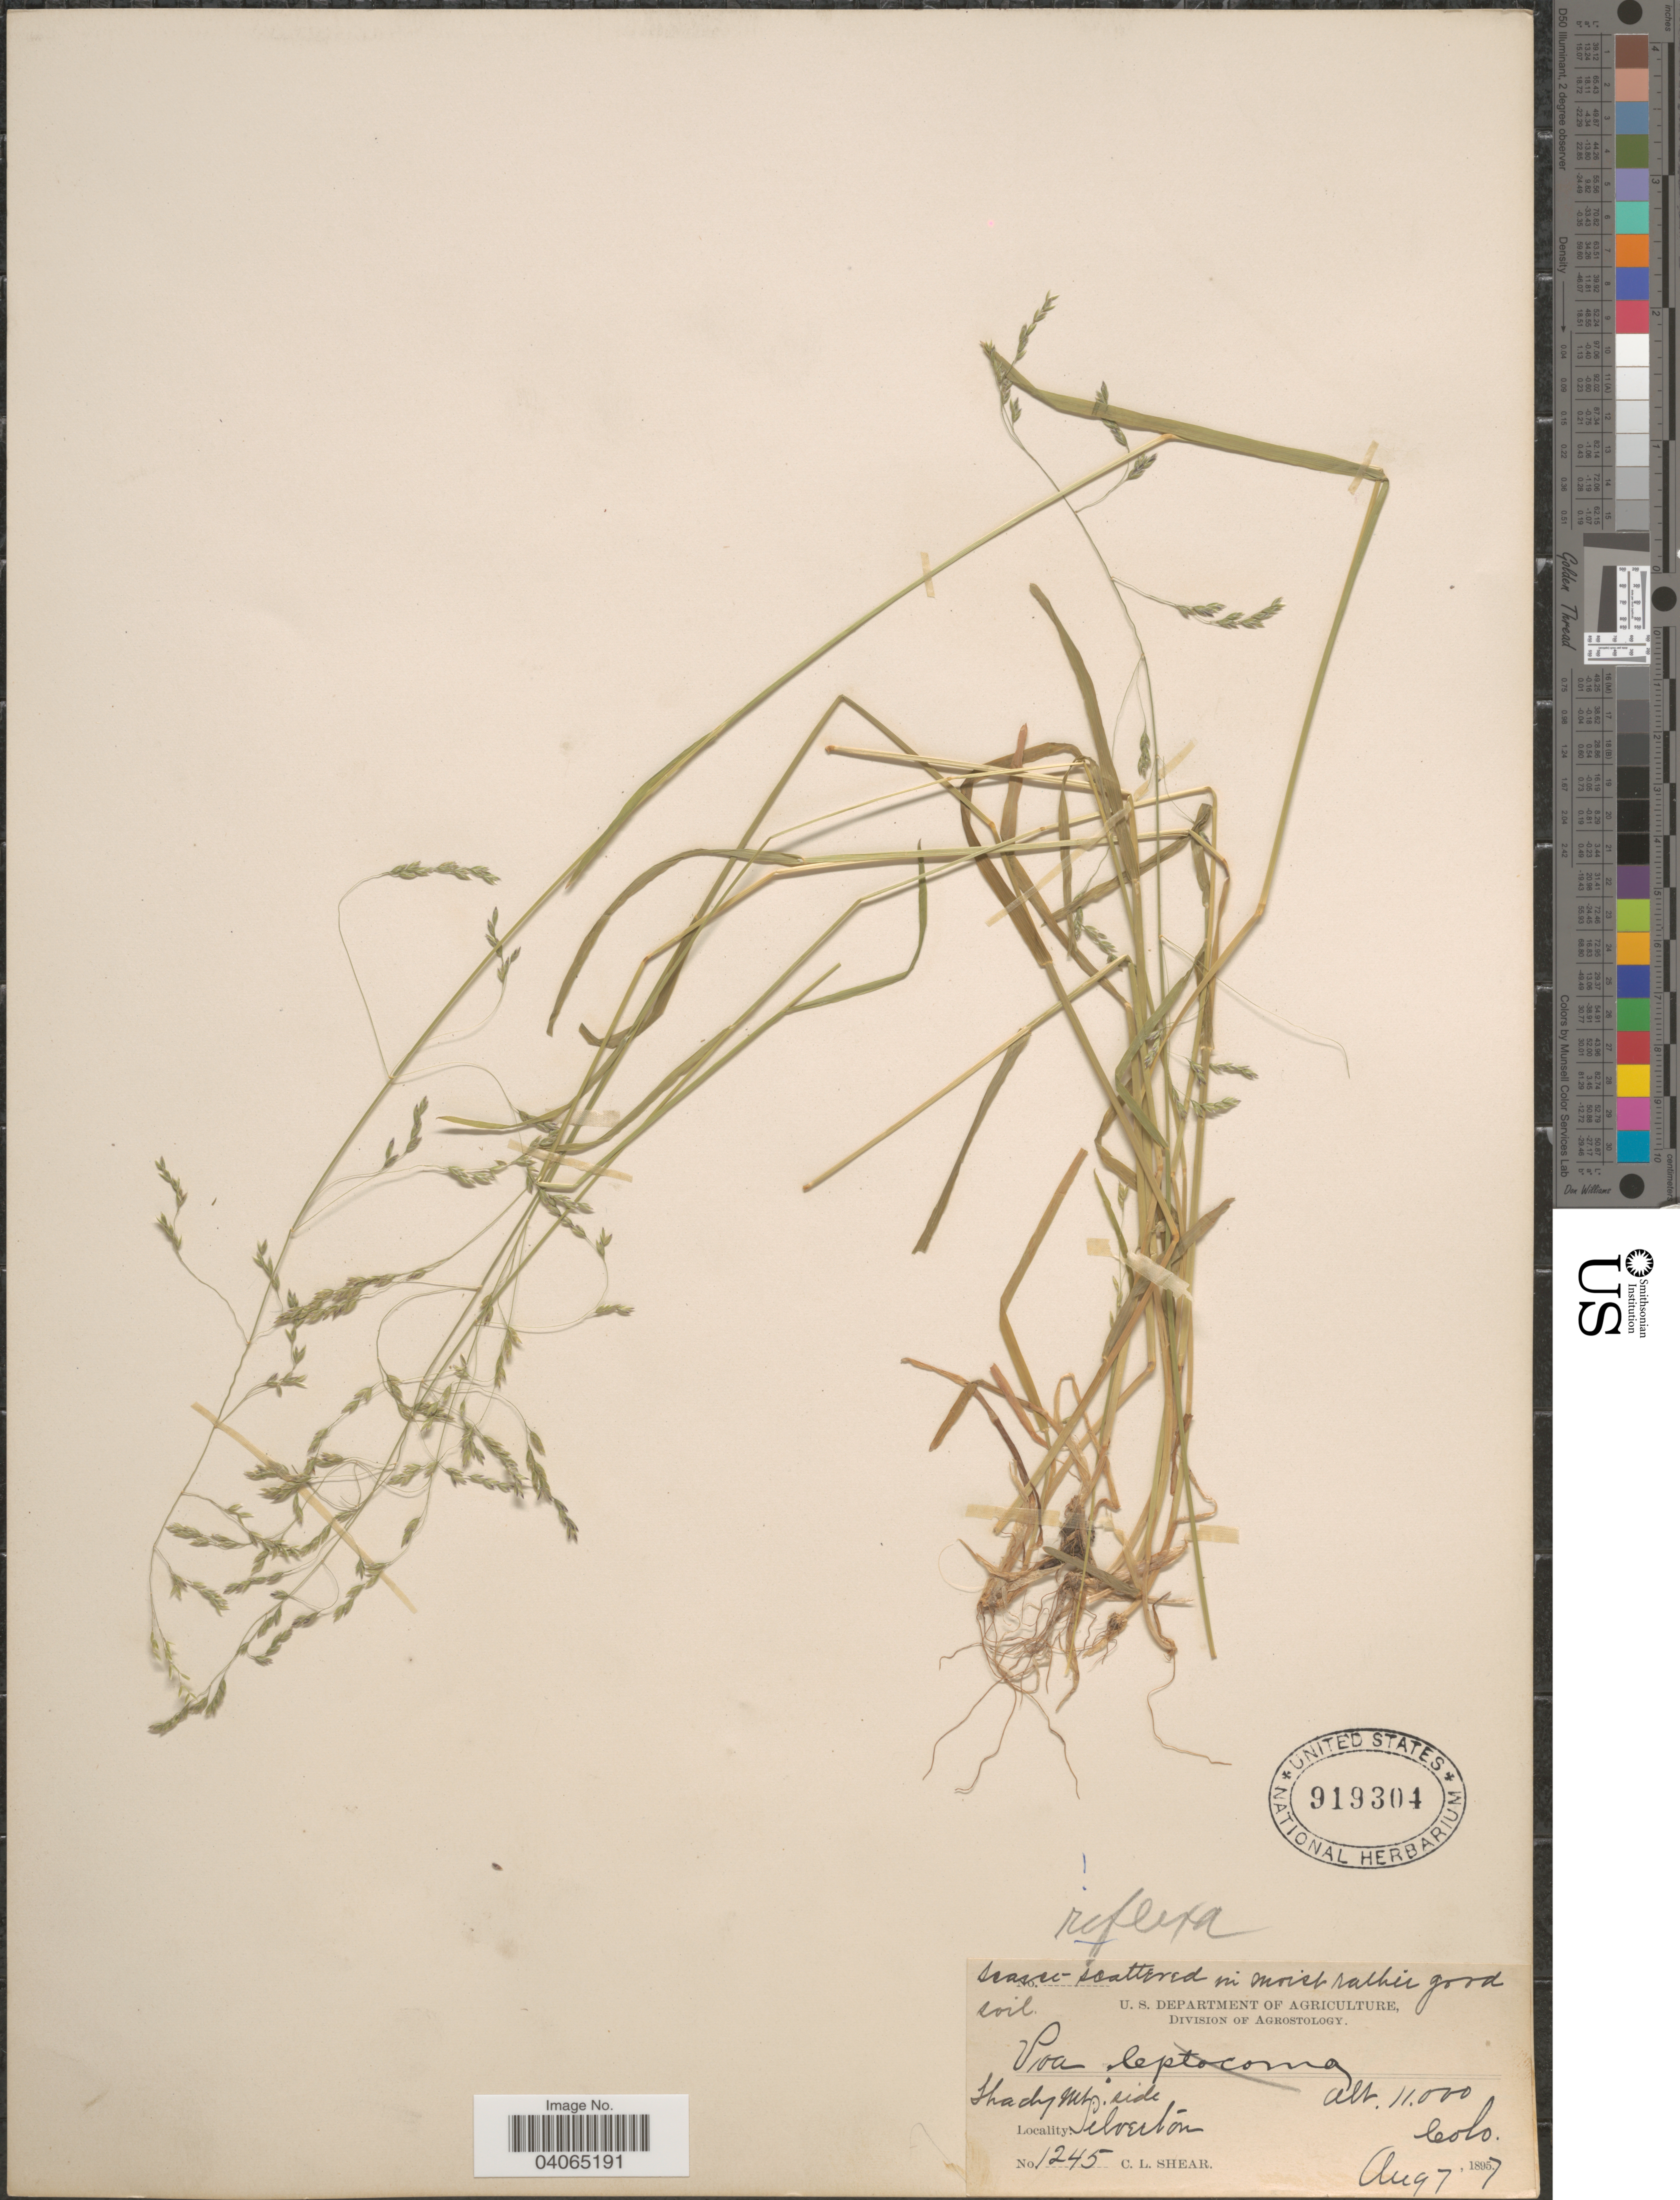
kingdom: Plantae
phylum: Tracheophyta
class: Liliopsida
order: Poales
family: Poaceae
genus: Poa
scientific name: Poa reflexa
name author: Vasey & Scribn.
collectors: C. L. Shear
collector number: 1245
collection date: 1897-08-07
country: United States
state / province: Colorado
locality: Shady Mt. side. Silverton.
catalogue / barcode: US 919304